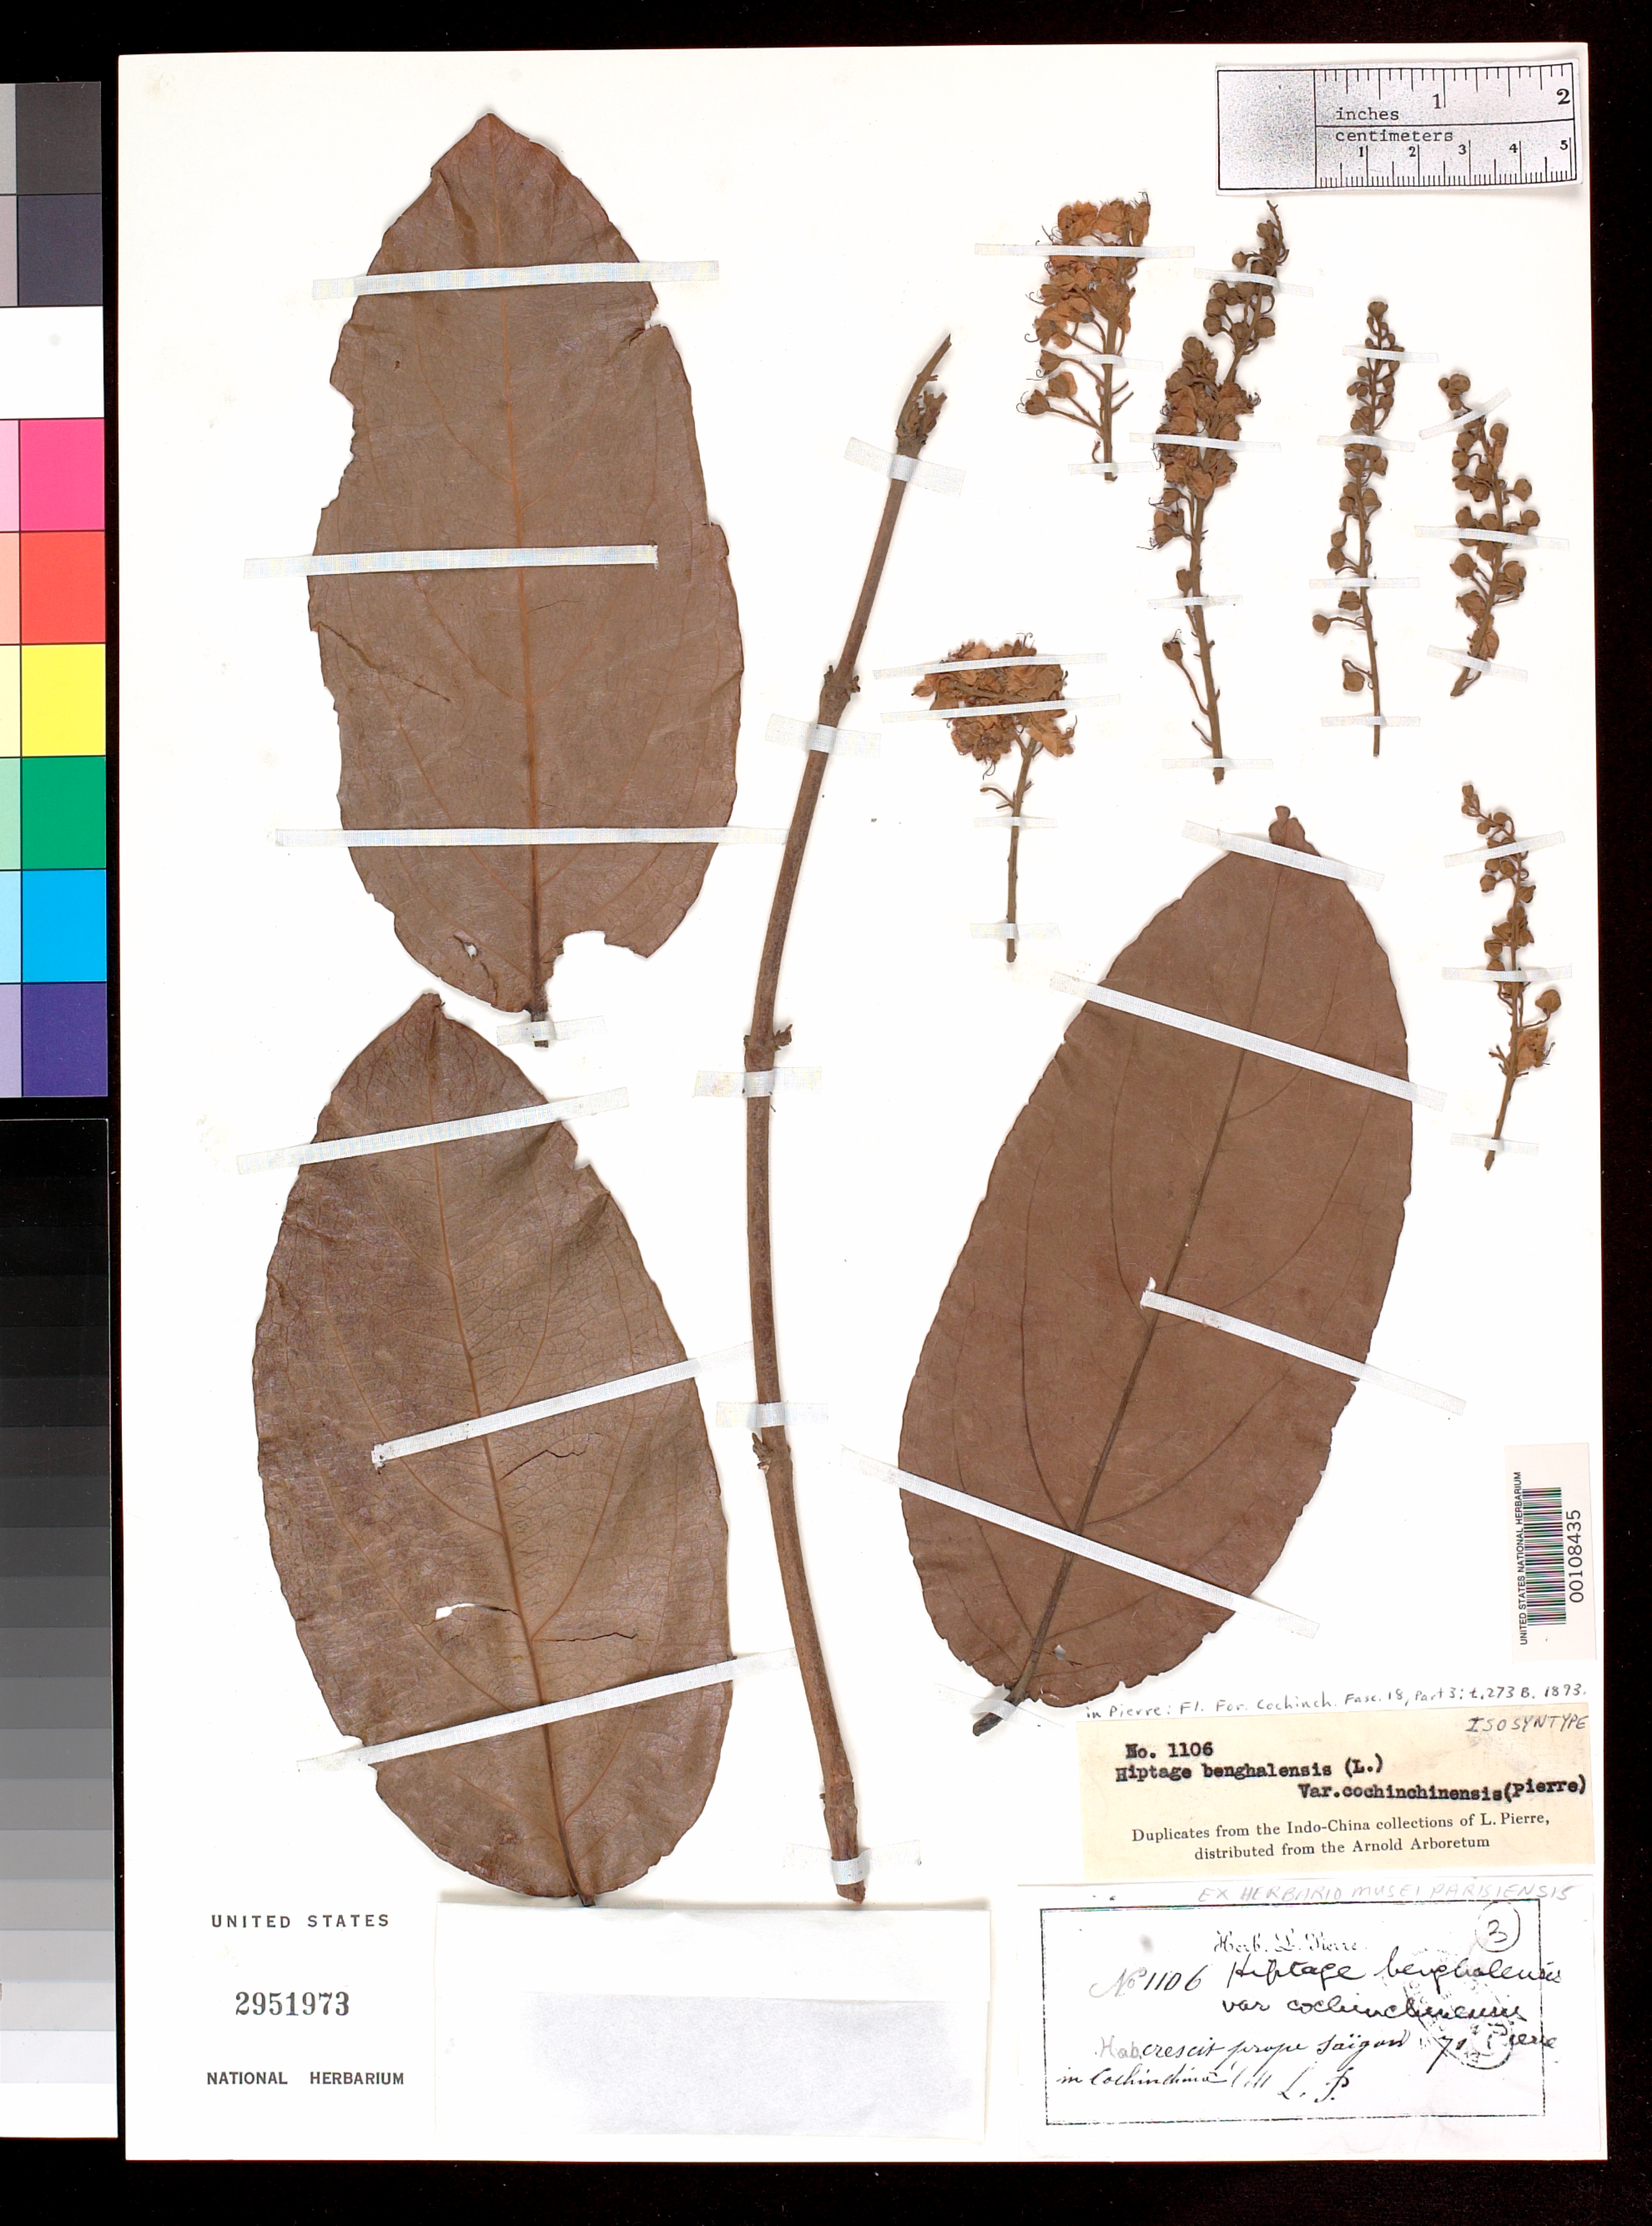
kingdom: Plantae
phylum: Tracheophyta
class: Magnoliopsida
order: Malpighiales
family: Malpighiaceae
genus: Hiptage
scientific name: Hiptage benghalensis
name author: Pierre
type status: Isosyntype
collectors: J. Pierre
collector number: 1106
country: Vietnam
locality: Cochinchina.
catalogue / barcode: US 2951973